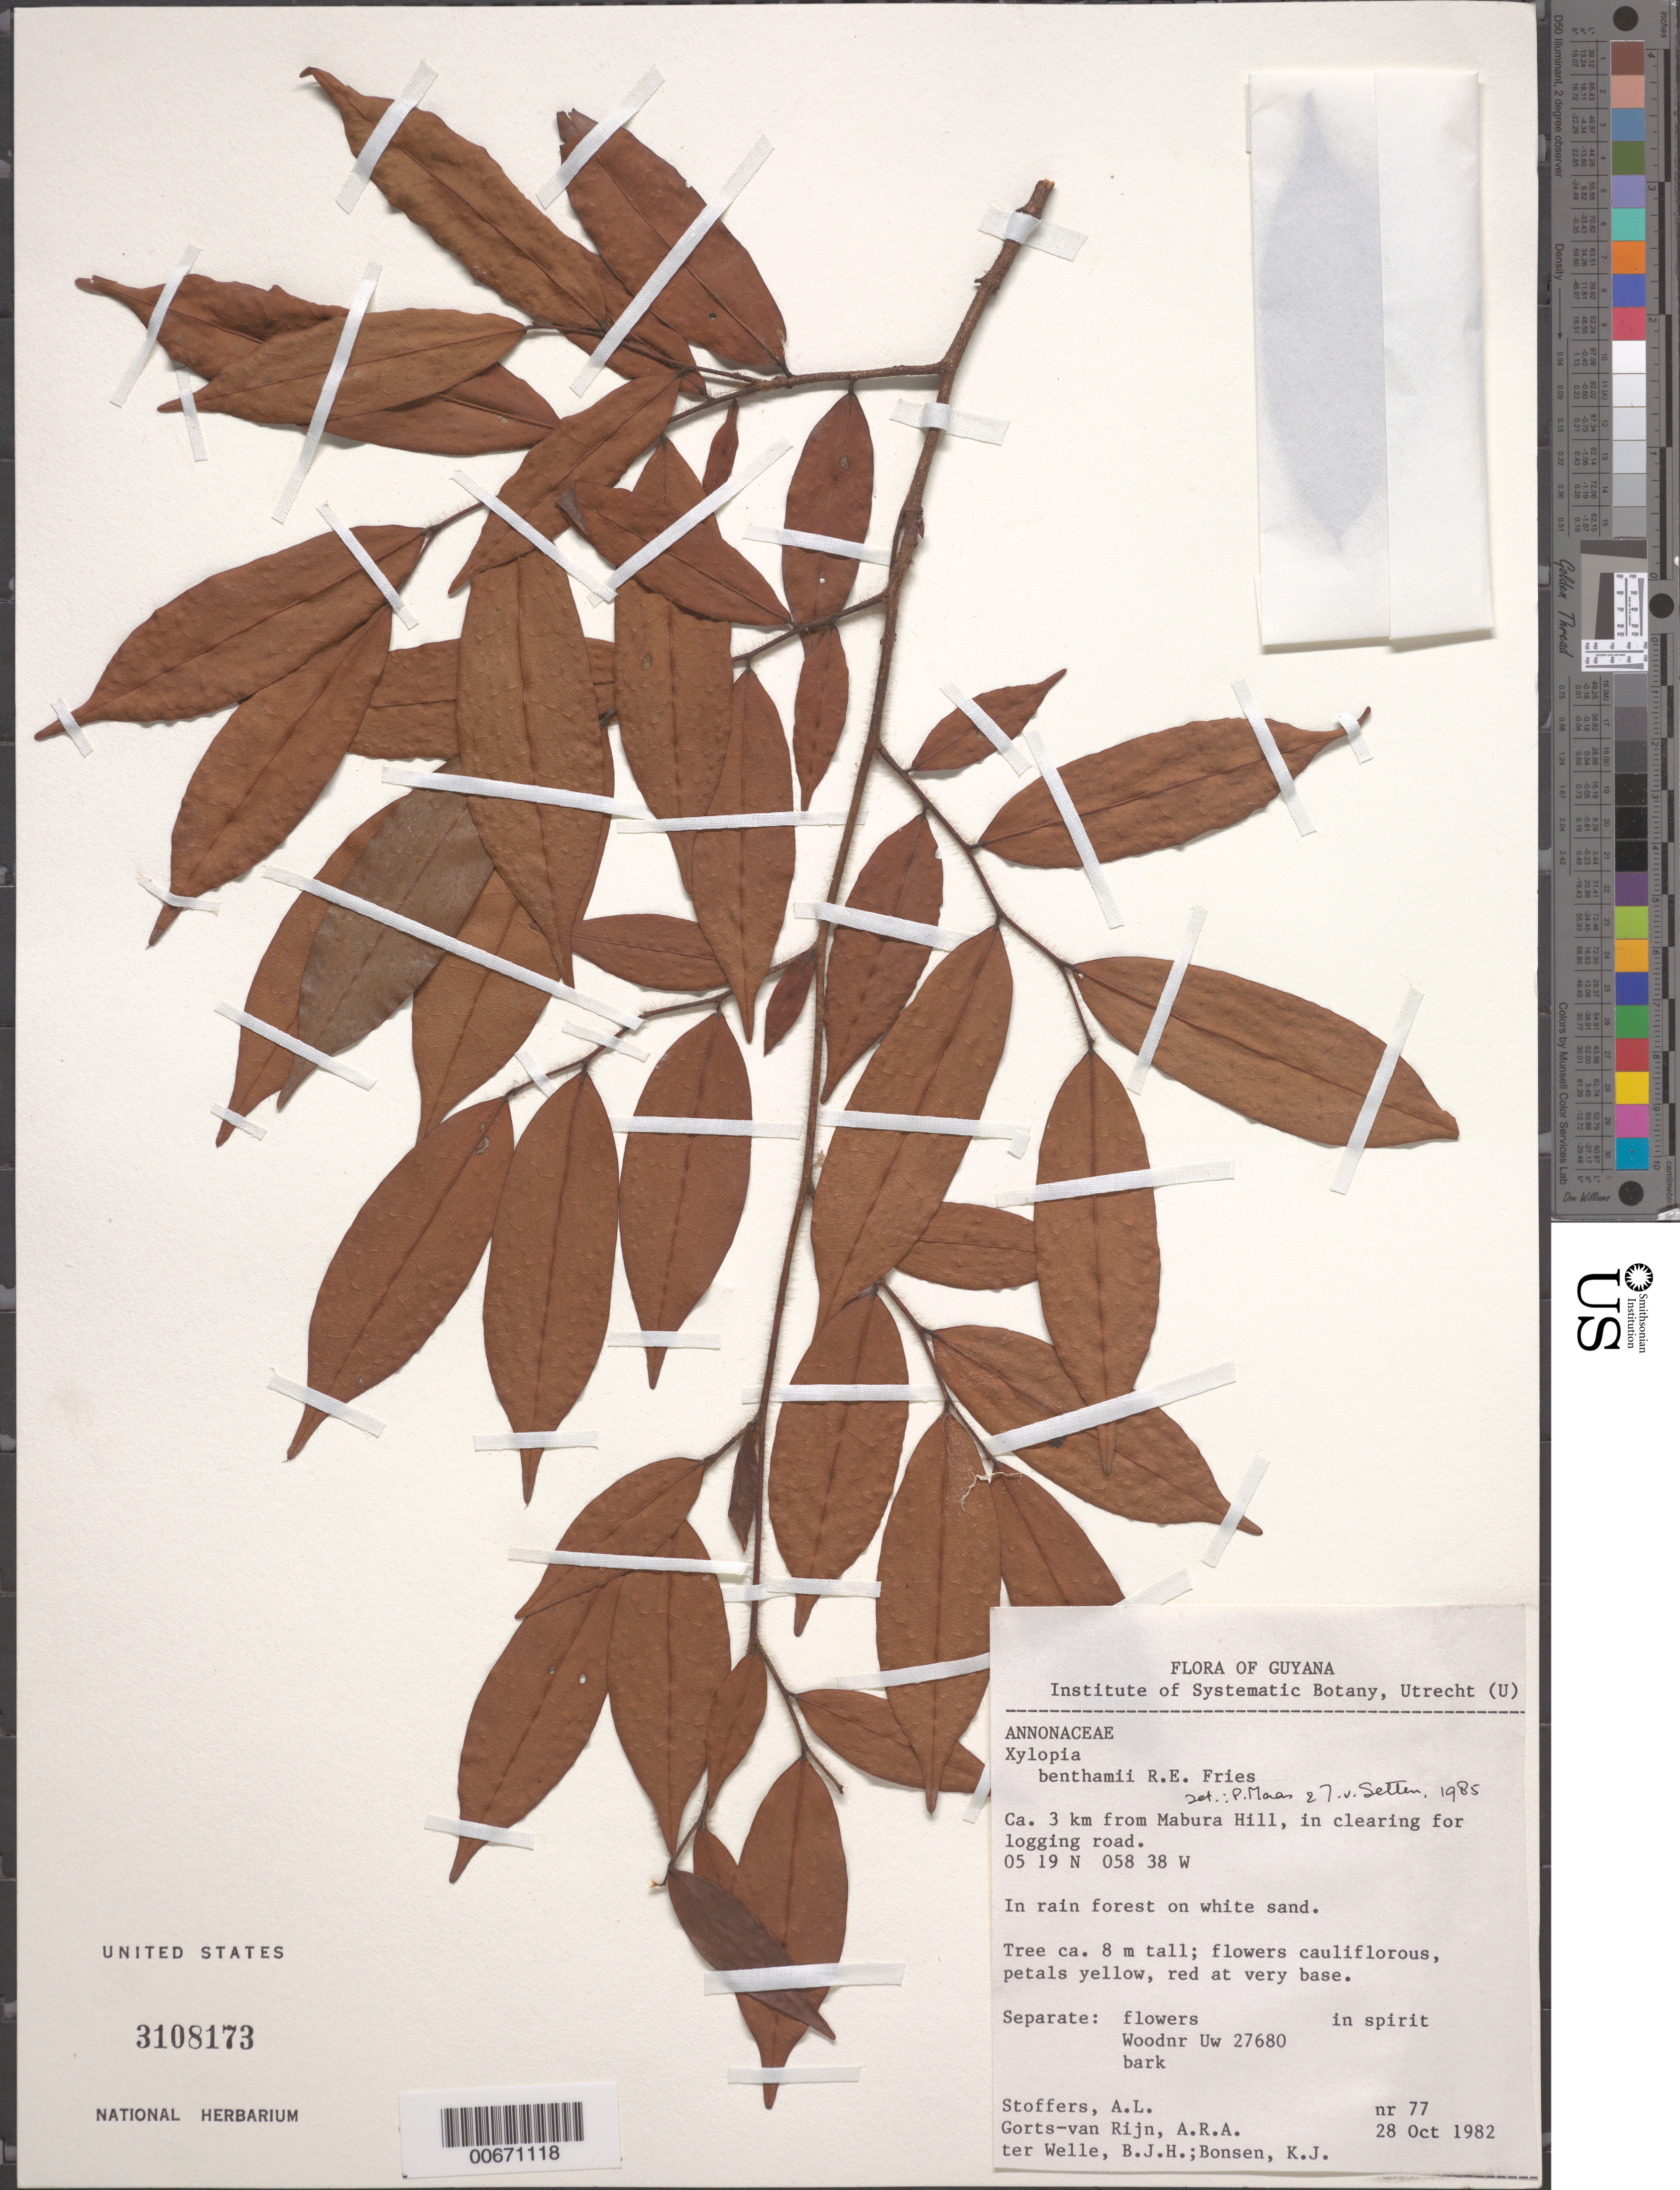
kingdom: Plantae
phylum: Tracheophyta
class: Magnoliopsida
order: Magnoliales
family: Annonaceae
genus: Xylopia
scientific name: Xylopia benthamii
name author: R.E. Fr.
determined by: Maas, P. J.; van Setten, J.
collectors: A. Stoffers, A. .R. A. Görts-van Rijn, B. Welle & K. Bonsen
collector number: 77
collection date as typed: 28-Oct-82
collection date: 1982-10-28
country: Guyana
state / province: U. Demerara-Berbice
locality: Mabura Hill, ca. 3 km from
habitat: Rainforest on white sand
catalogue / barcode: US 3108173